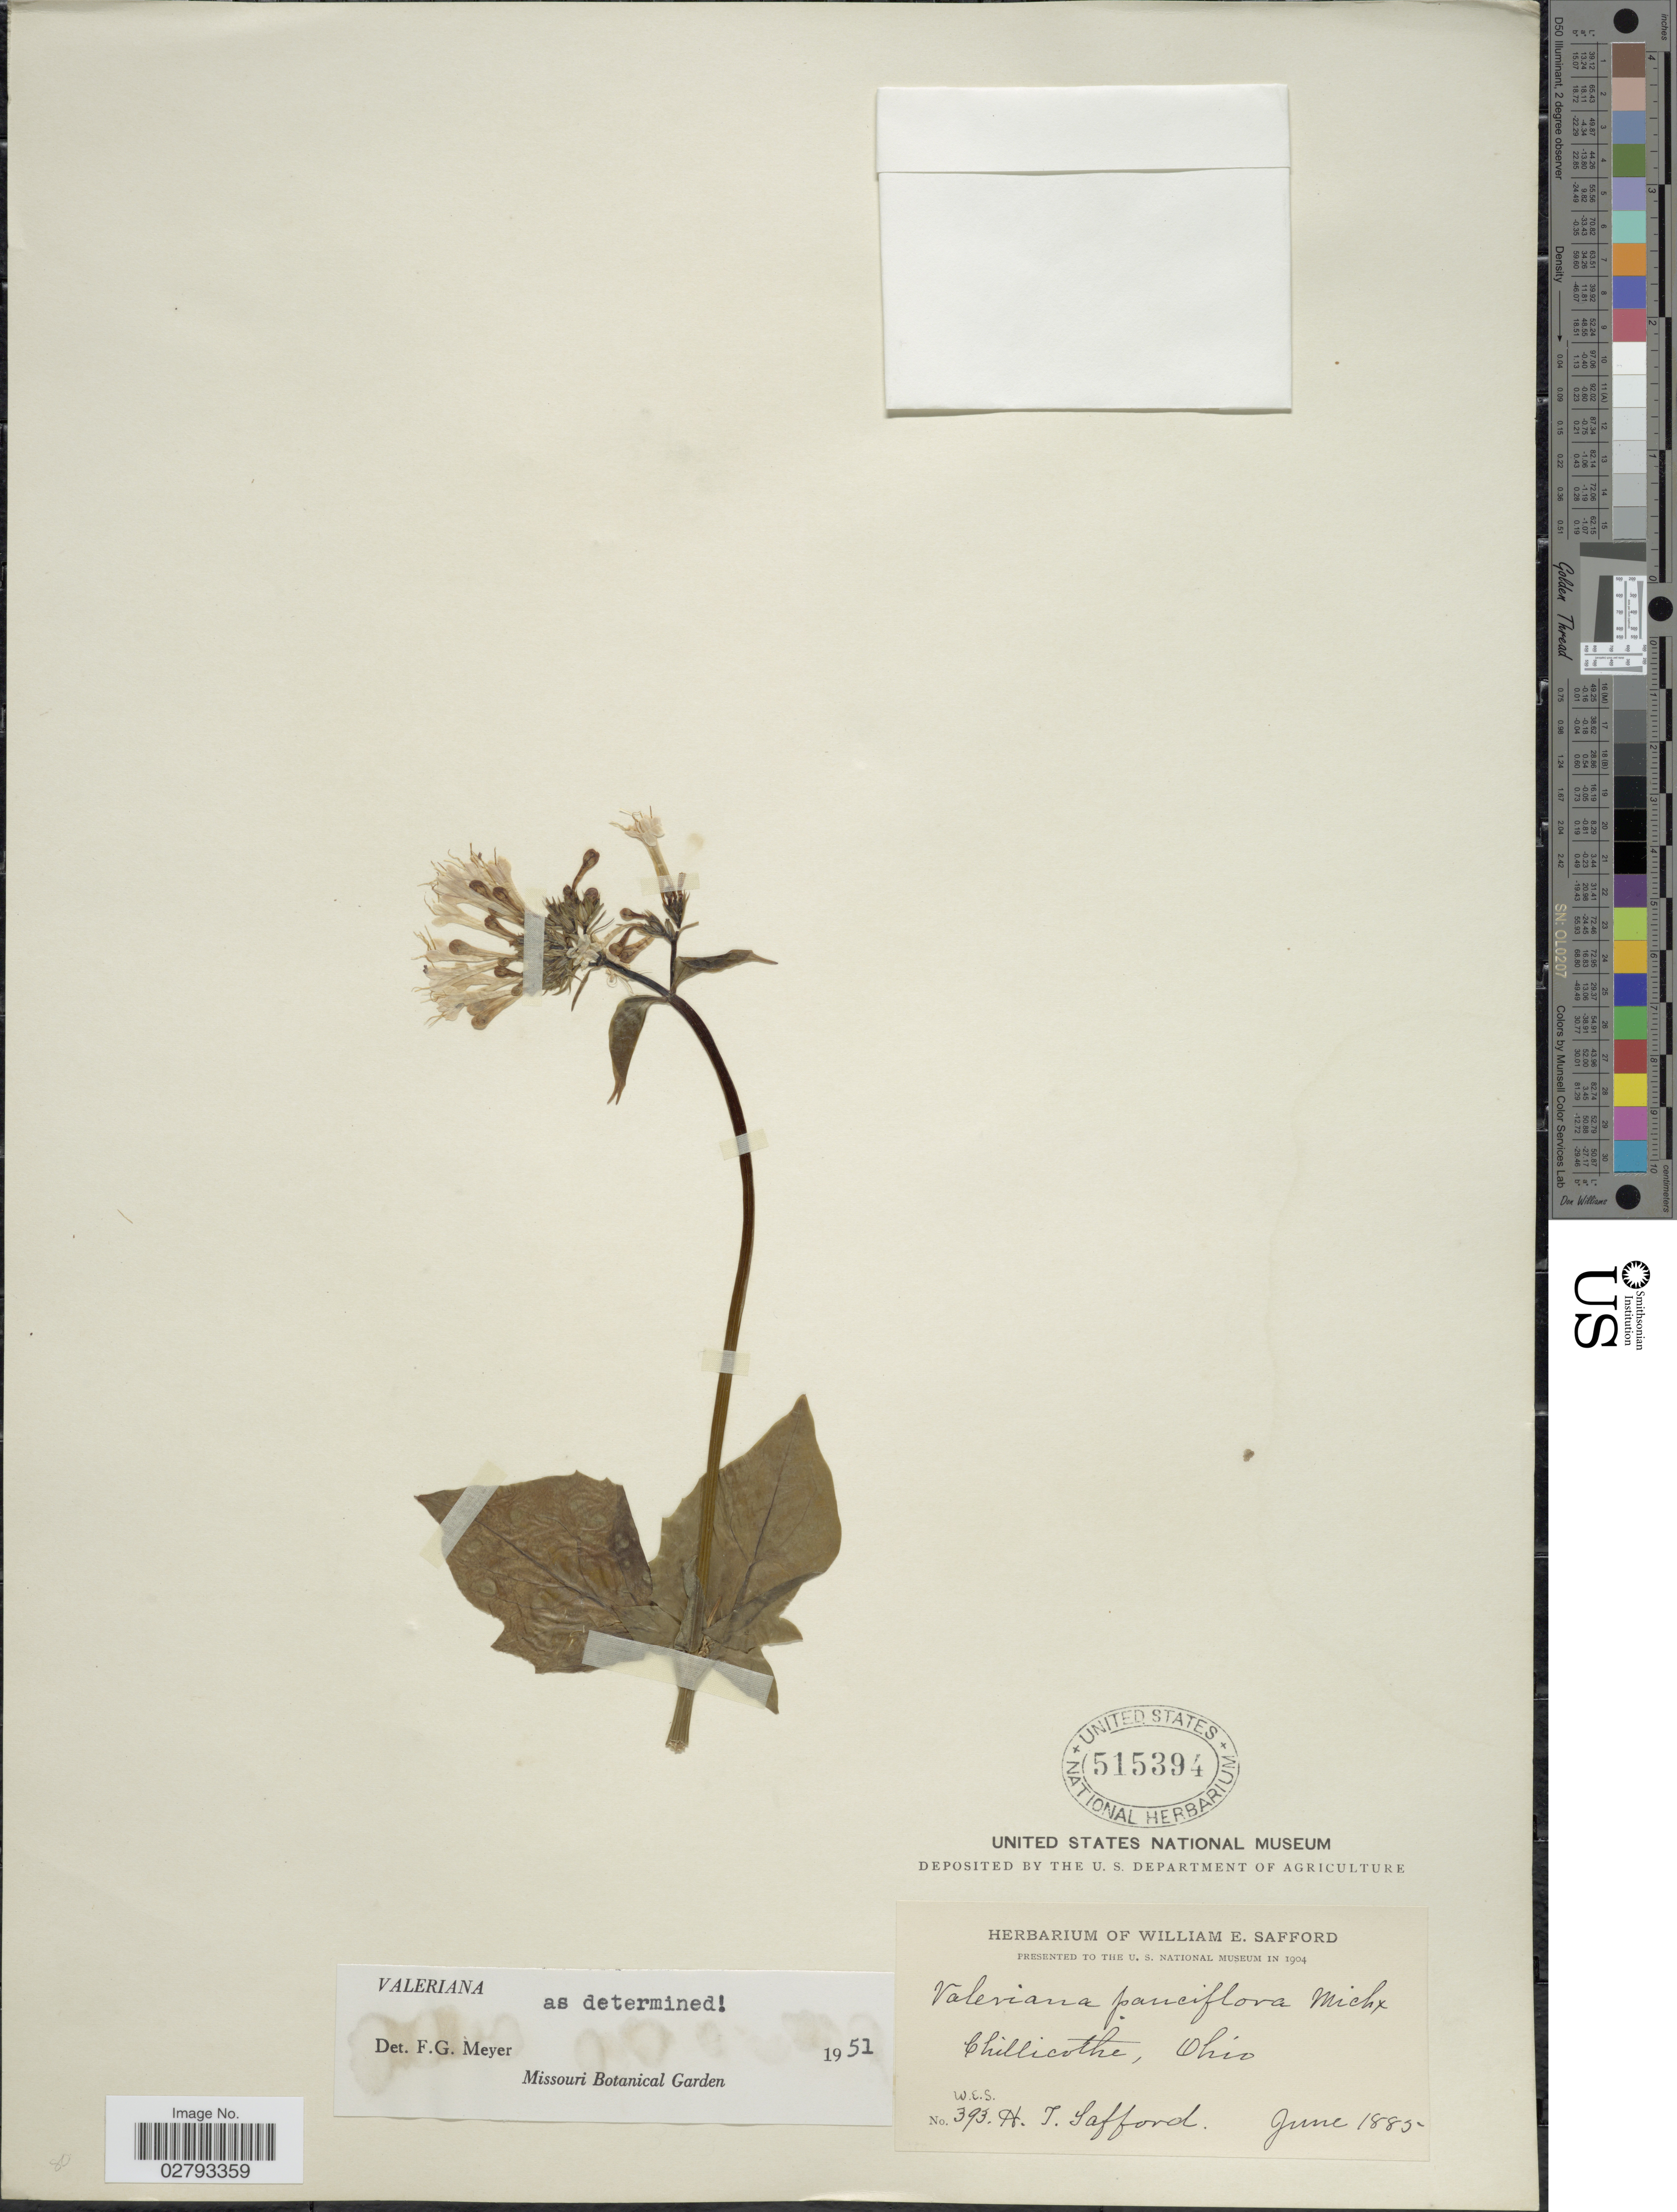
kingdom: Plantae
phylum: Tracheophyta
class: Magnoliopsida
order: Dipsacales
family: Caprifoliaceae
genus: Valeriana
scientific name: Valeriana pauciflora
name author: Michx.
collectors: H. Safford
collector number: W.E.S.393?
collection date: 1885-06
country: United States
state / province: Ohio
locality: Chillicothe.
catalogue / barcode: US 515394